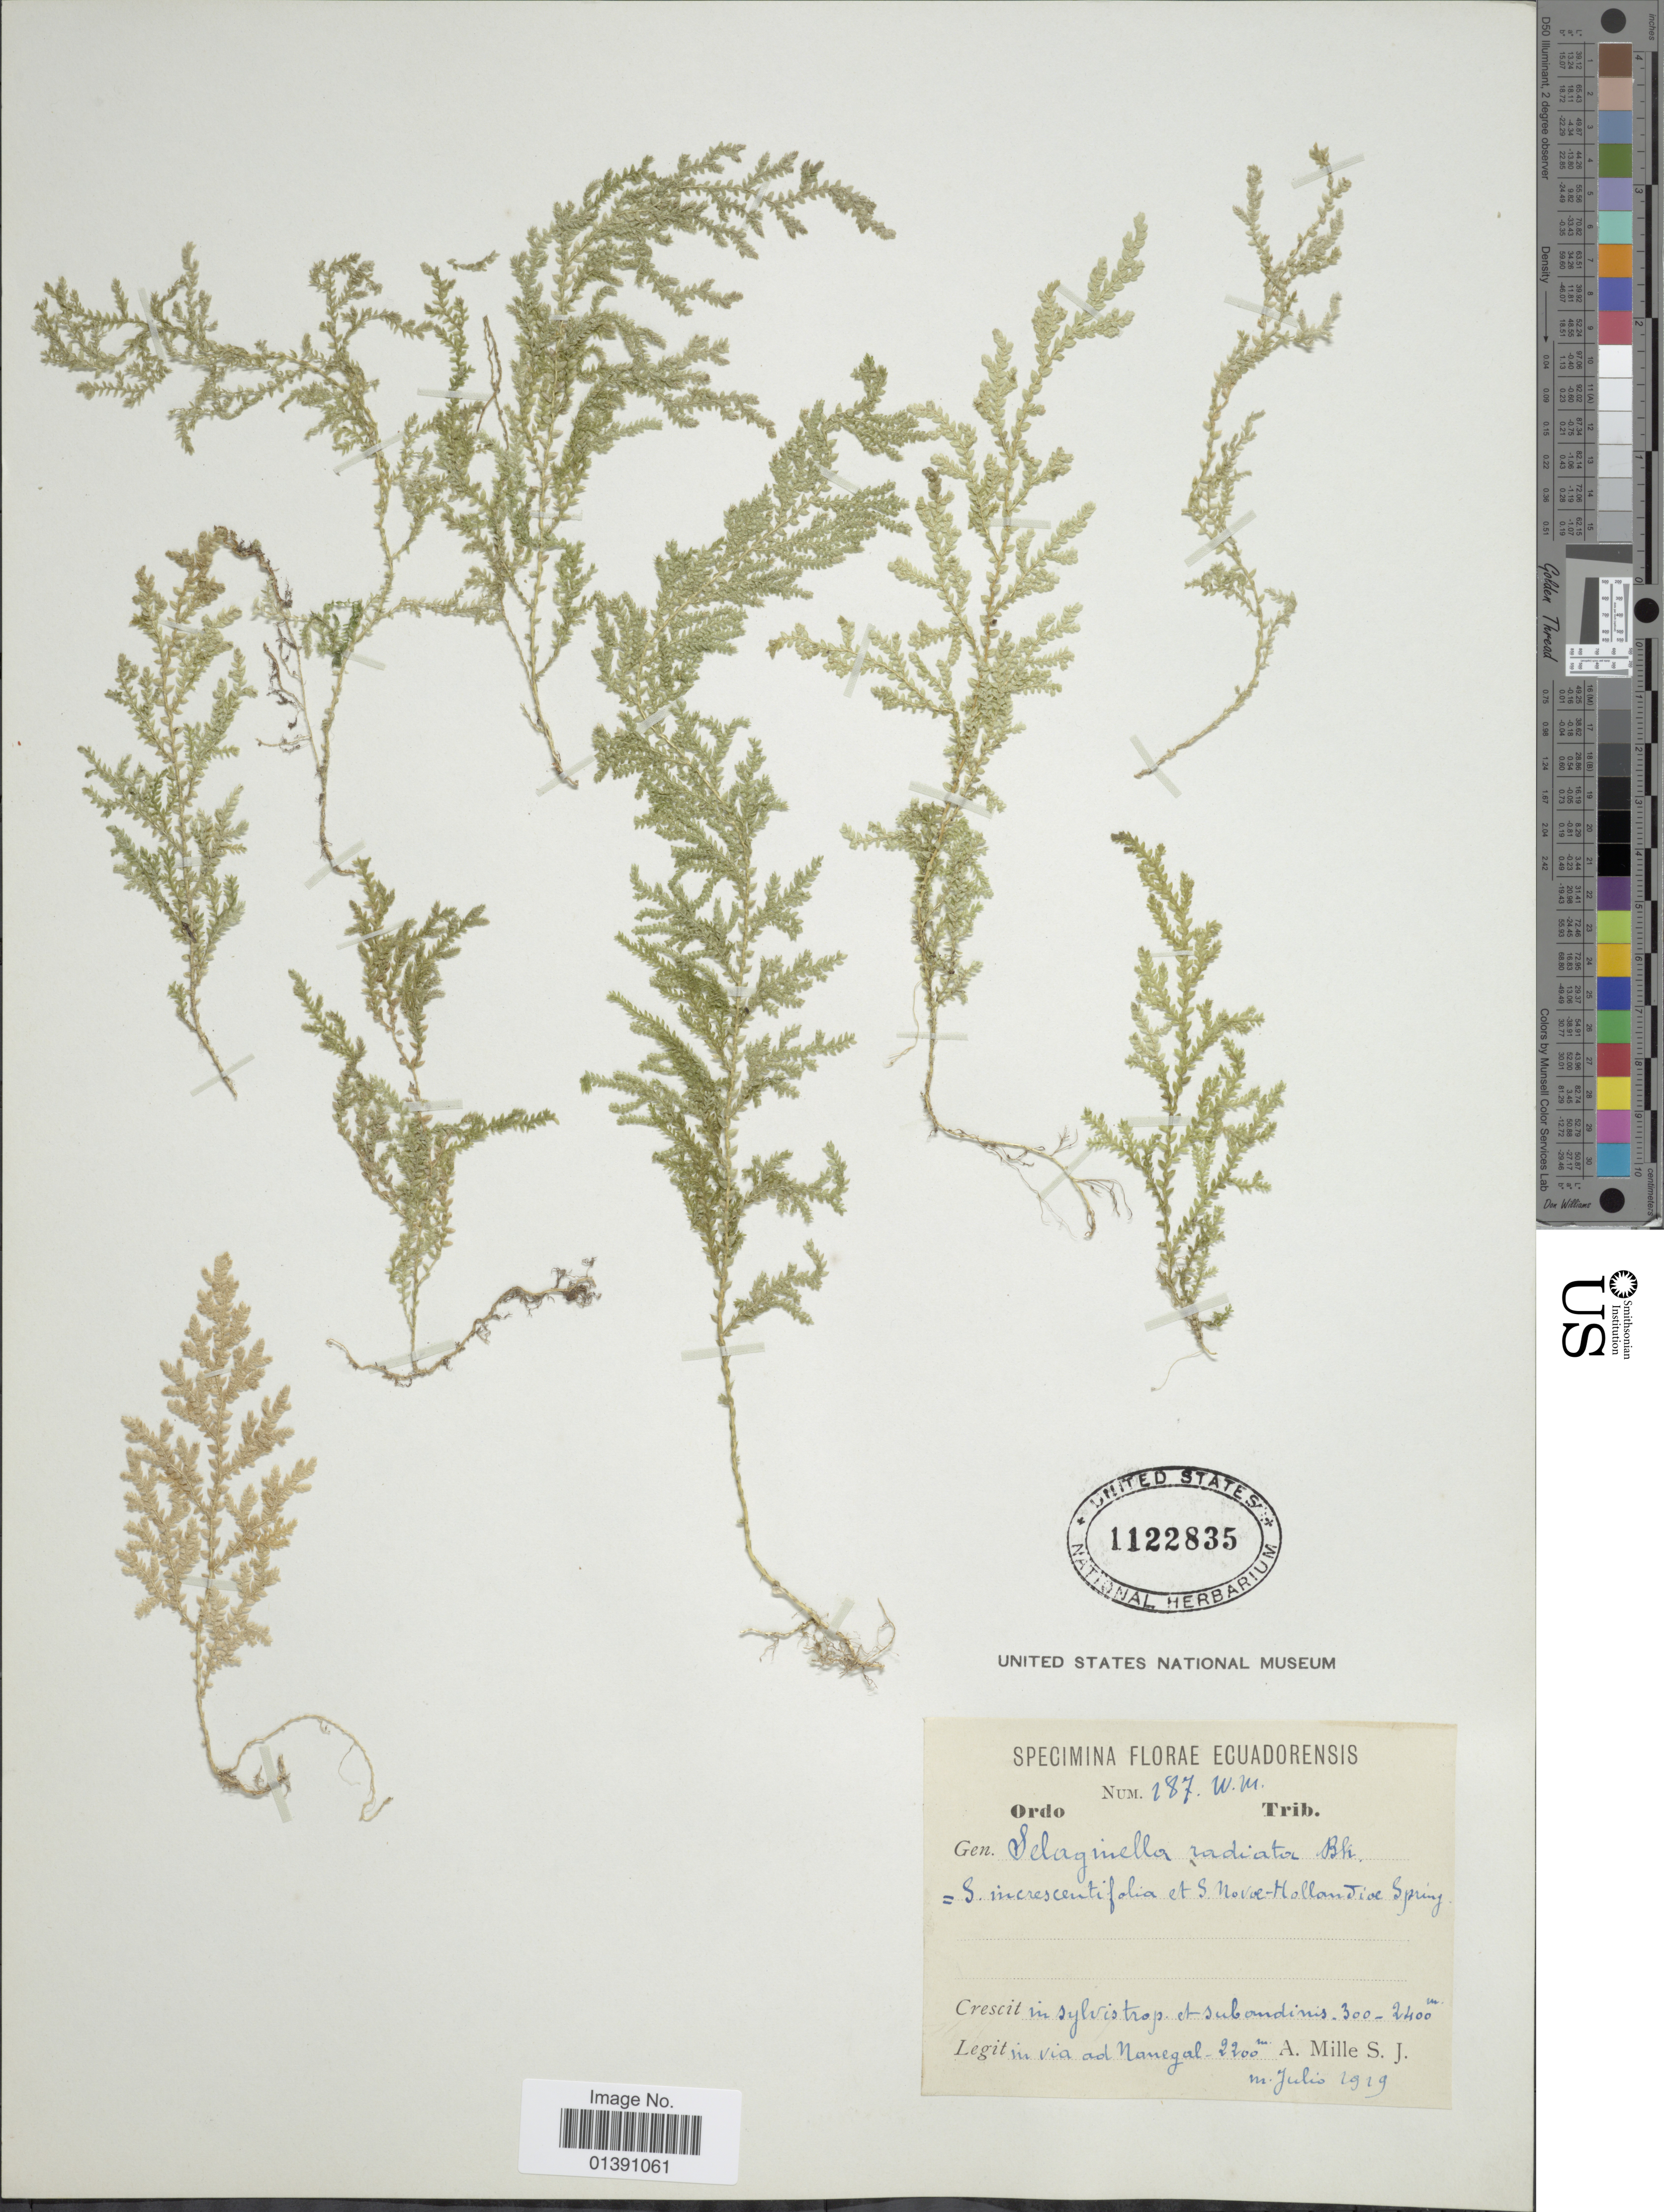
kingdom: Plantae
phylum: Tracheophyta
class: Lycopodiopsida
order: Selaginellales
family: Selaginellaceae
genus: Selaginella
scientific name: Selaginella hartwegiana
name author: Spring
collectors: A. Mille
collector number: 187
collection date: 1919-07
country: Ecuador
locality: In silvis trop. et subandinis, in via ad Nanegal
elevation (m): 2200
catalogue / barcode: US 1122835